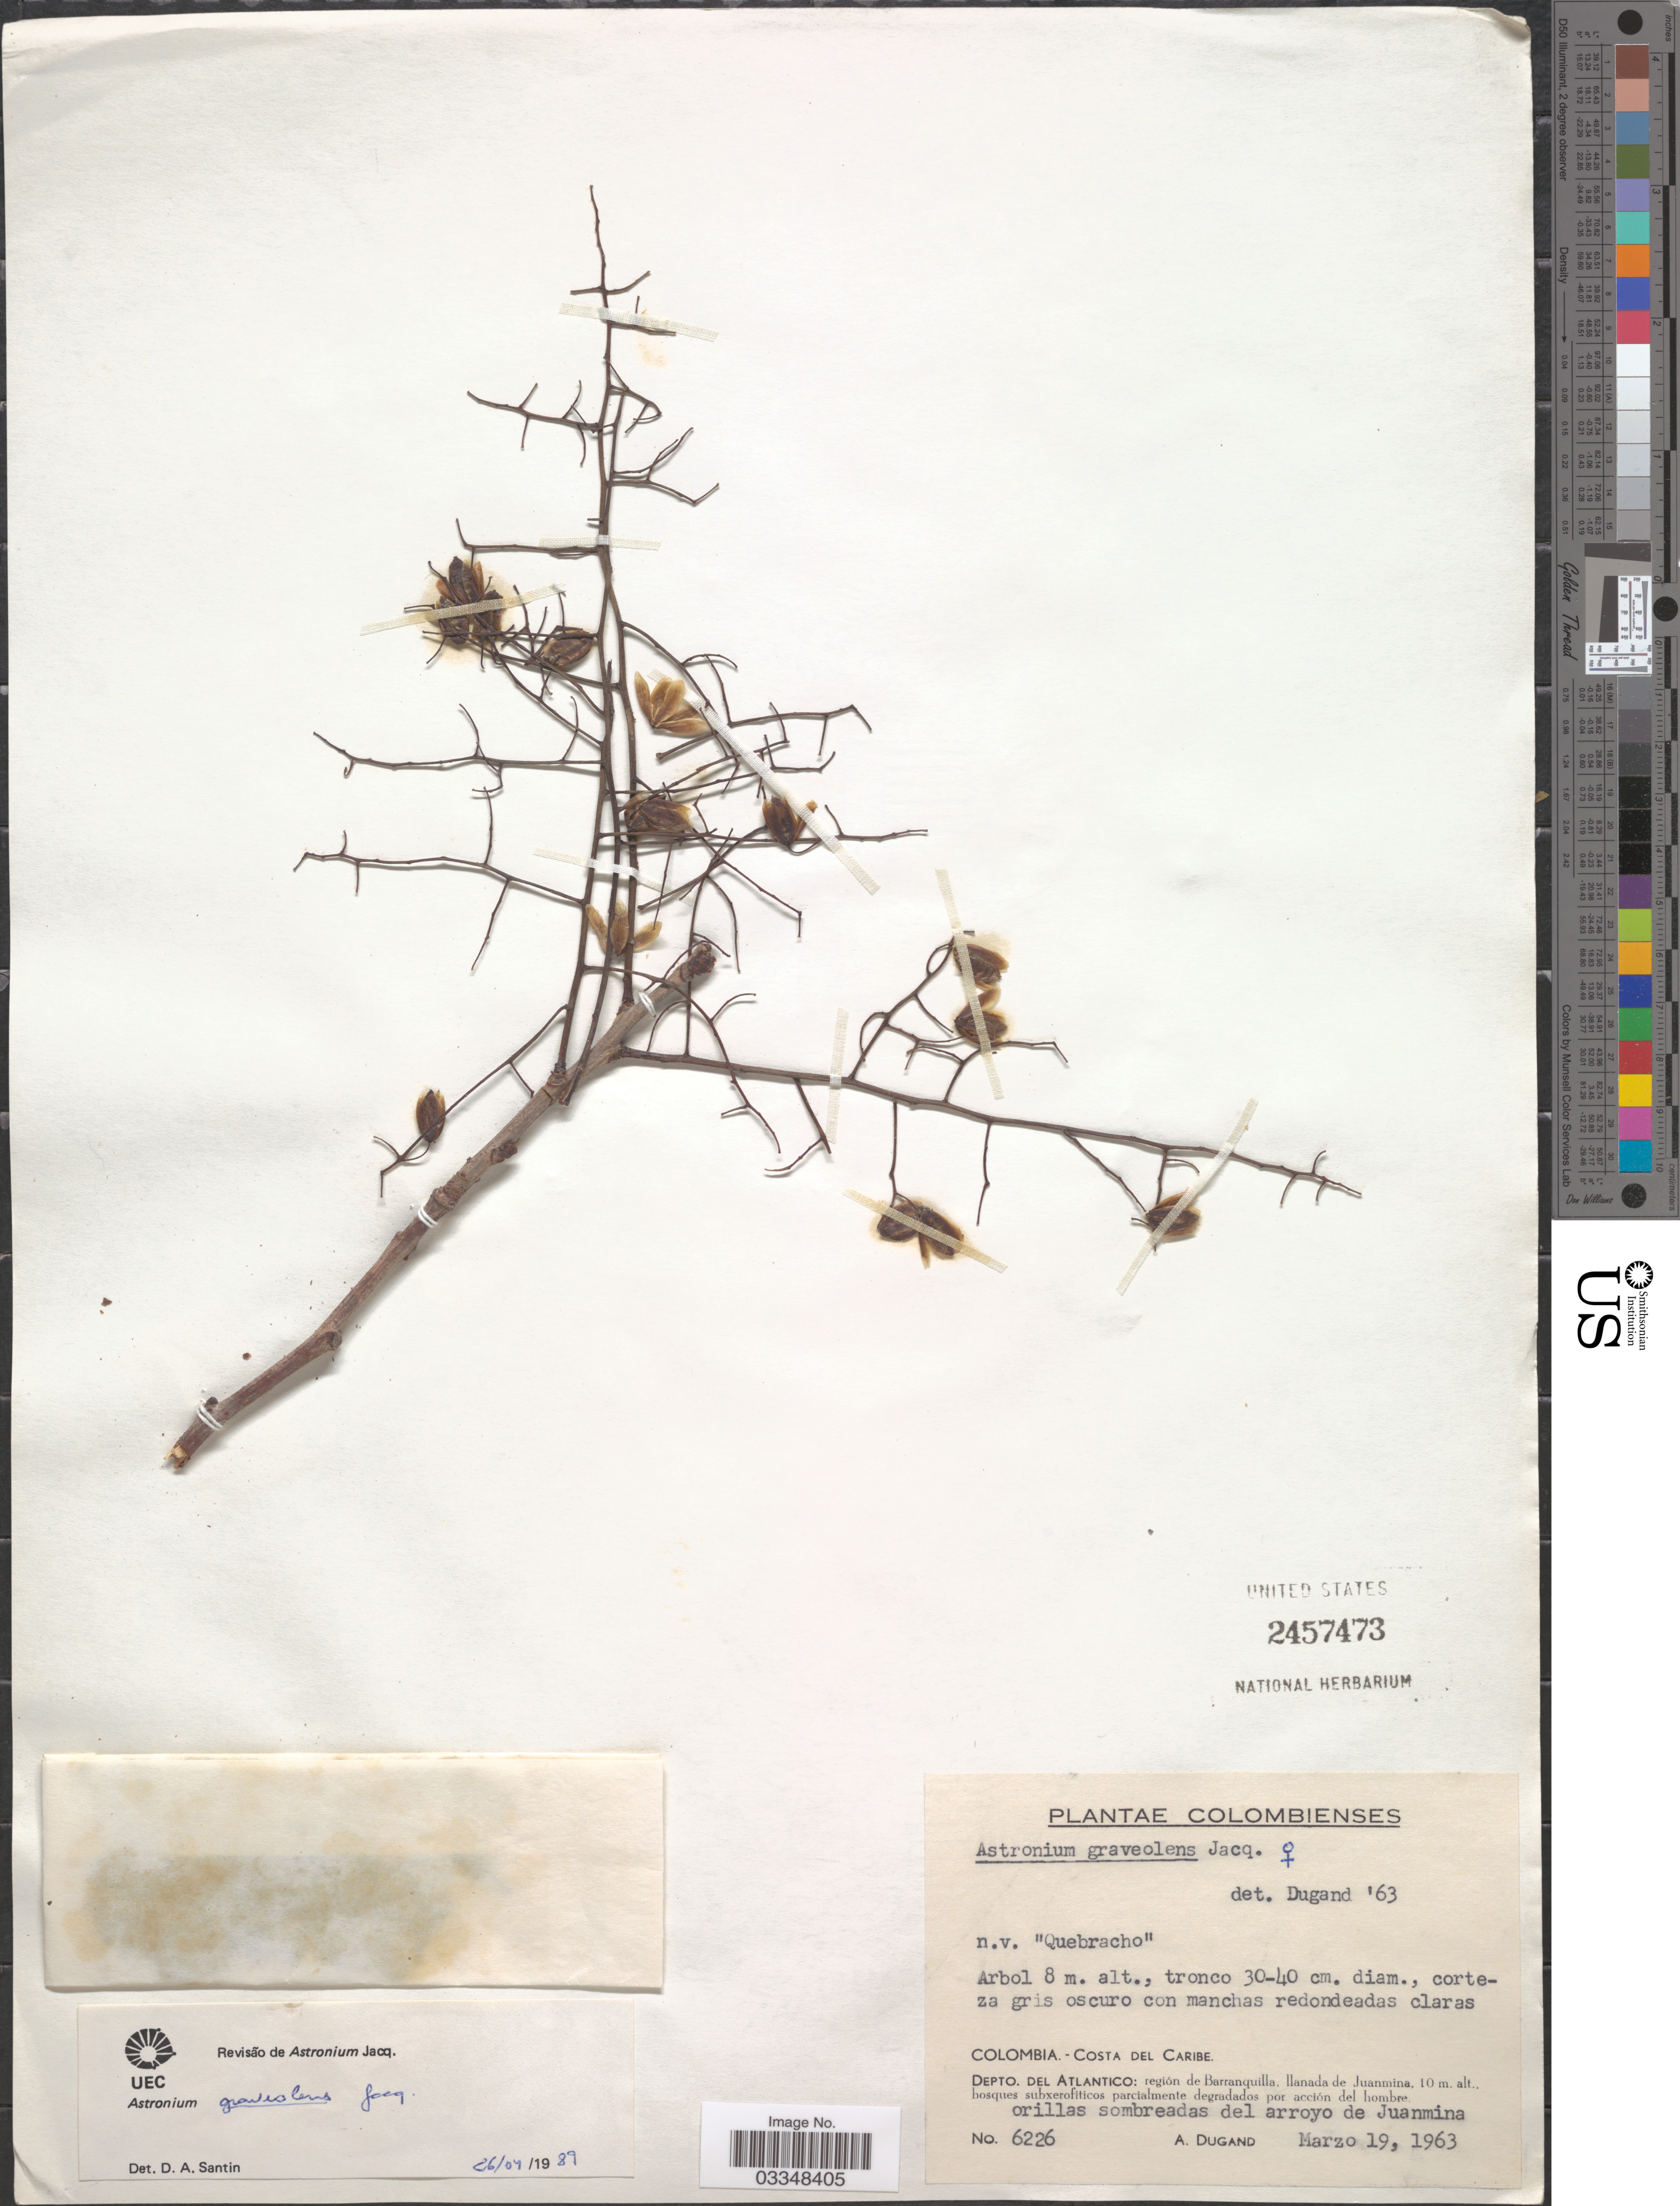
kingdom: Plantae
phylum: Tracheophyta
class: Magnoliopsida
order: Sapindales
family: Anacardiaceae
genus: Astronium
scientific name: Astronium graveolens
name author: Jacq.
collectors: A. Dugand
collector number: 6226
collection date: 1963-03-19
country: Colombia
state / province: Atlántico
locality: Costa del Caribe. Depto. del Atlantico: región de Barranquilla, llanada de Juanmina. Orillas sombreadas del arroyo de Juanmina.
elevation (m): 10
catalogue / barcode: US 2457473